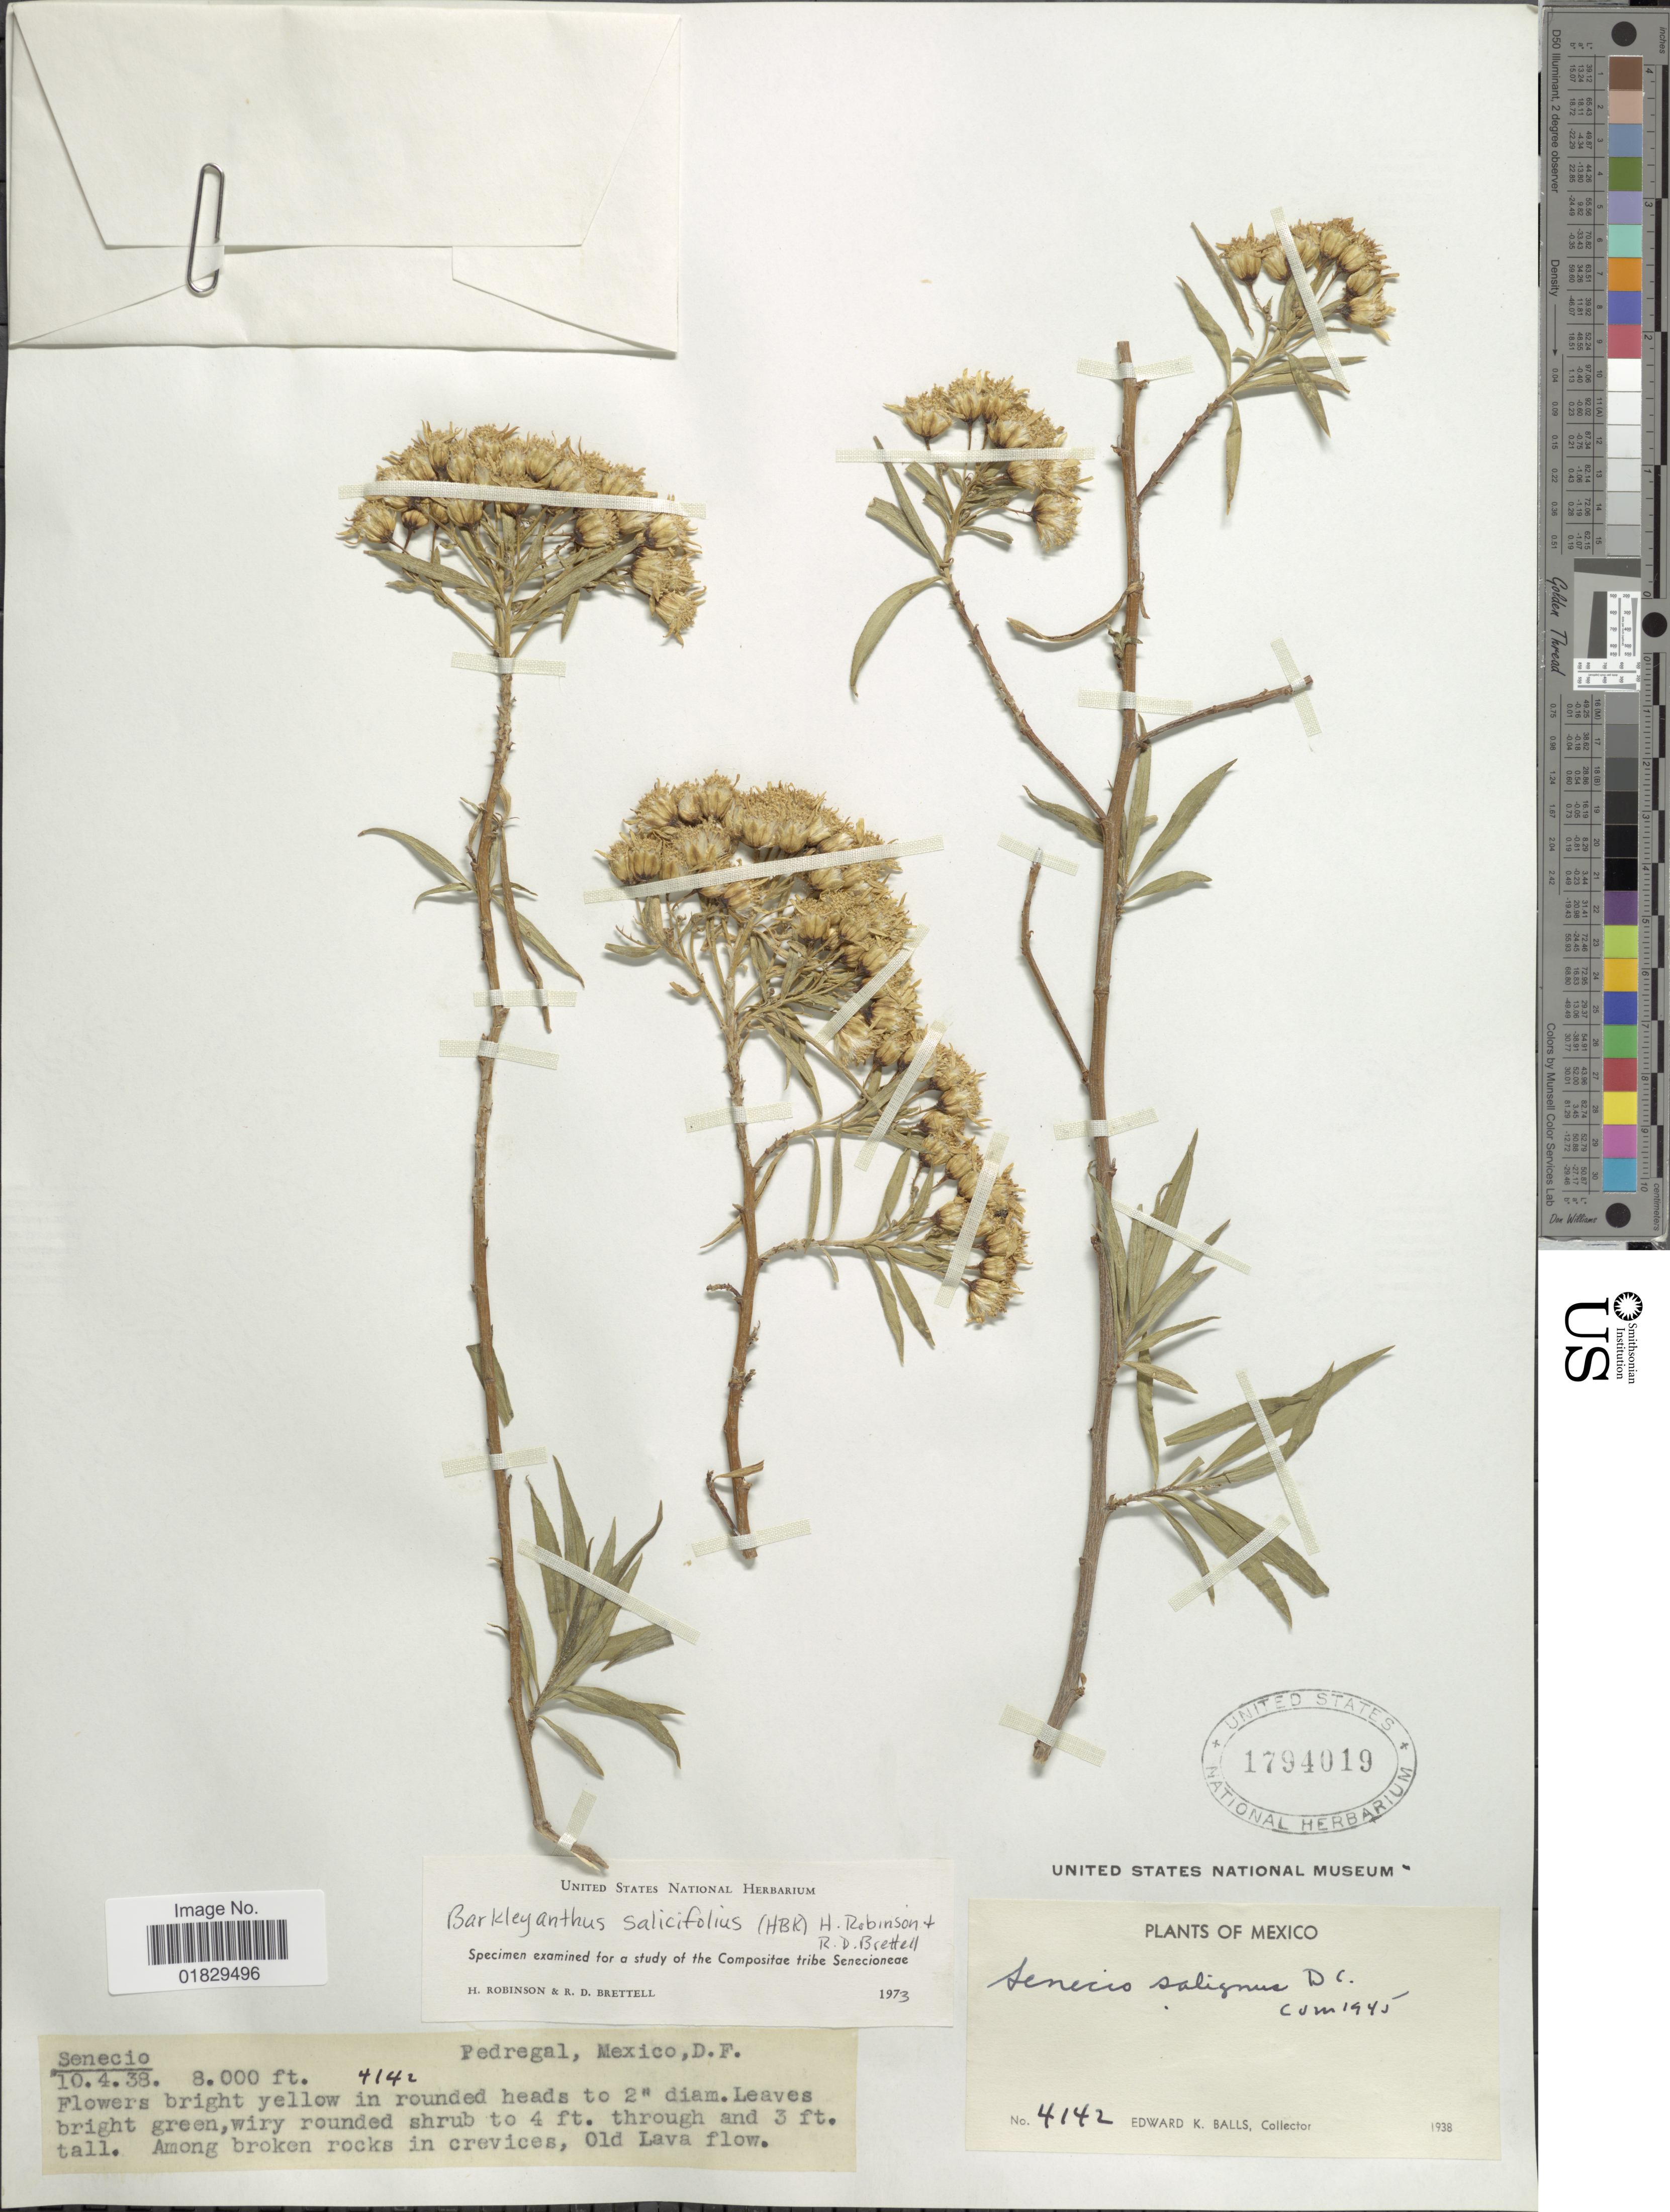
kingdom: Plantae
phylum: Tracheophyta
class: Magnoliopsida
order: Asterales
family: Asteraceae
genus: Barkleyanthus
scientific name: Barkleyanthus salicifolius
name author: (Kunth) H. Rob. & Brettell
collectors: E. K. Balls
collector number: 4142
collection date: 1938-04-10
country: Mexico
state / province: Distrito Federal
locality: Pedregal, Mexico, D.F.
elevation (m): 2438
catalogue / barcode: US 1794019